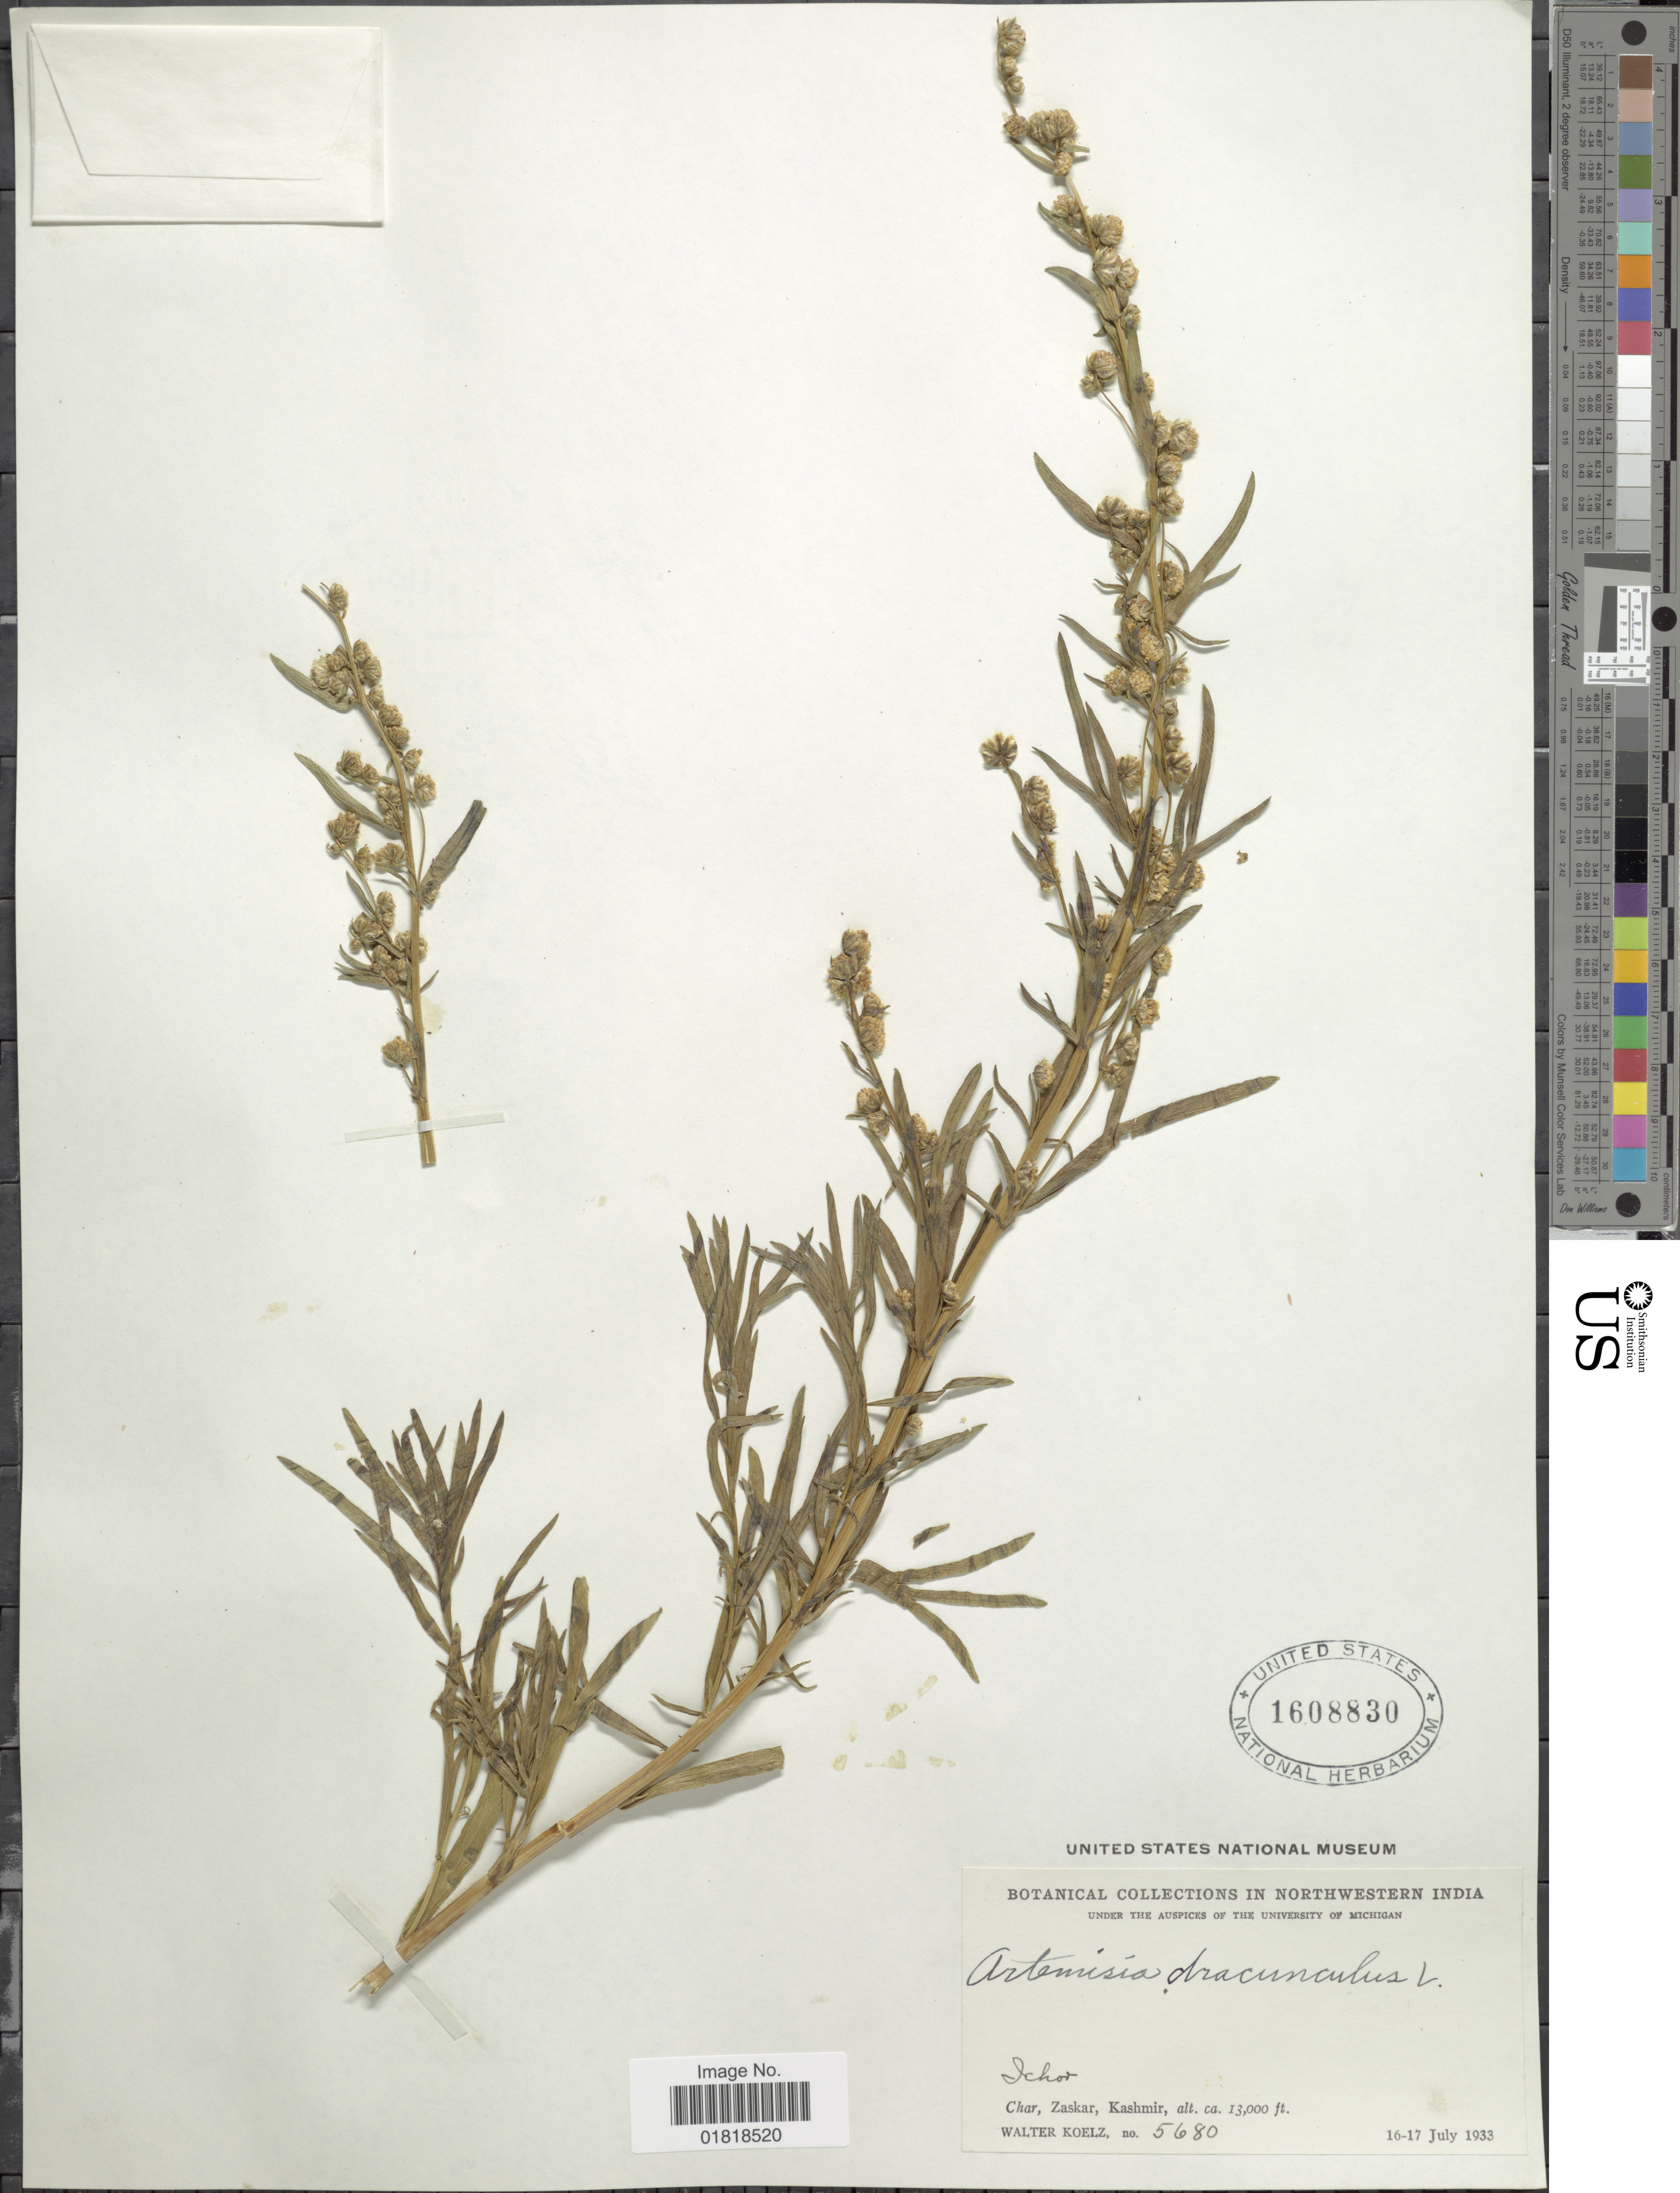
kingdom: Plantae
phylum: Tracheophyta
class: Magnoliopsida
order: Asterales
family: Asteraceae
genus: Artemisia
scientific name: Artemisia dracunculus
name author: L.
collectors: W. N. Koelz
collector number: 5680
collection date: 1933-07-16/1933-07-17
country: India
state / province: Jammu and Kashmir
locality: Northwestern India, Ichor, Char, Zaskar, Kashmir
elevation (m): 3962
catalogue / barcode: US 1608830